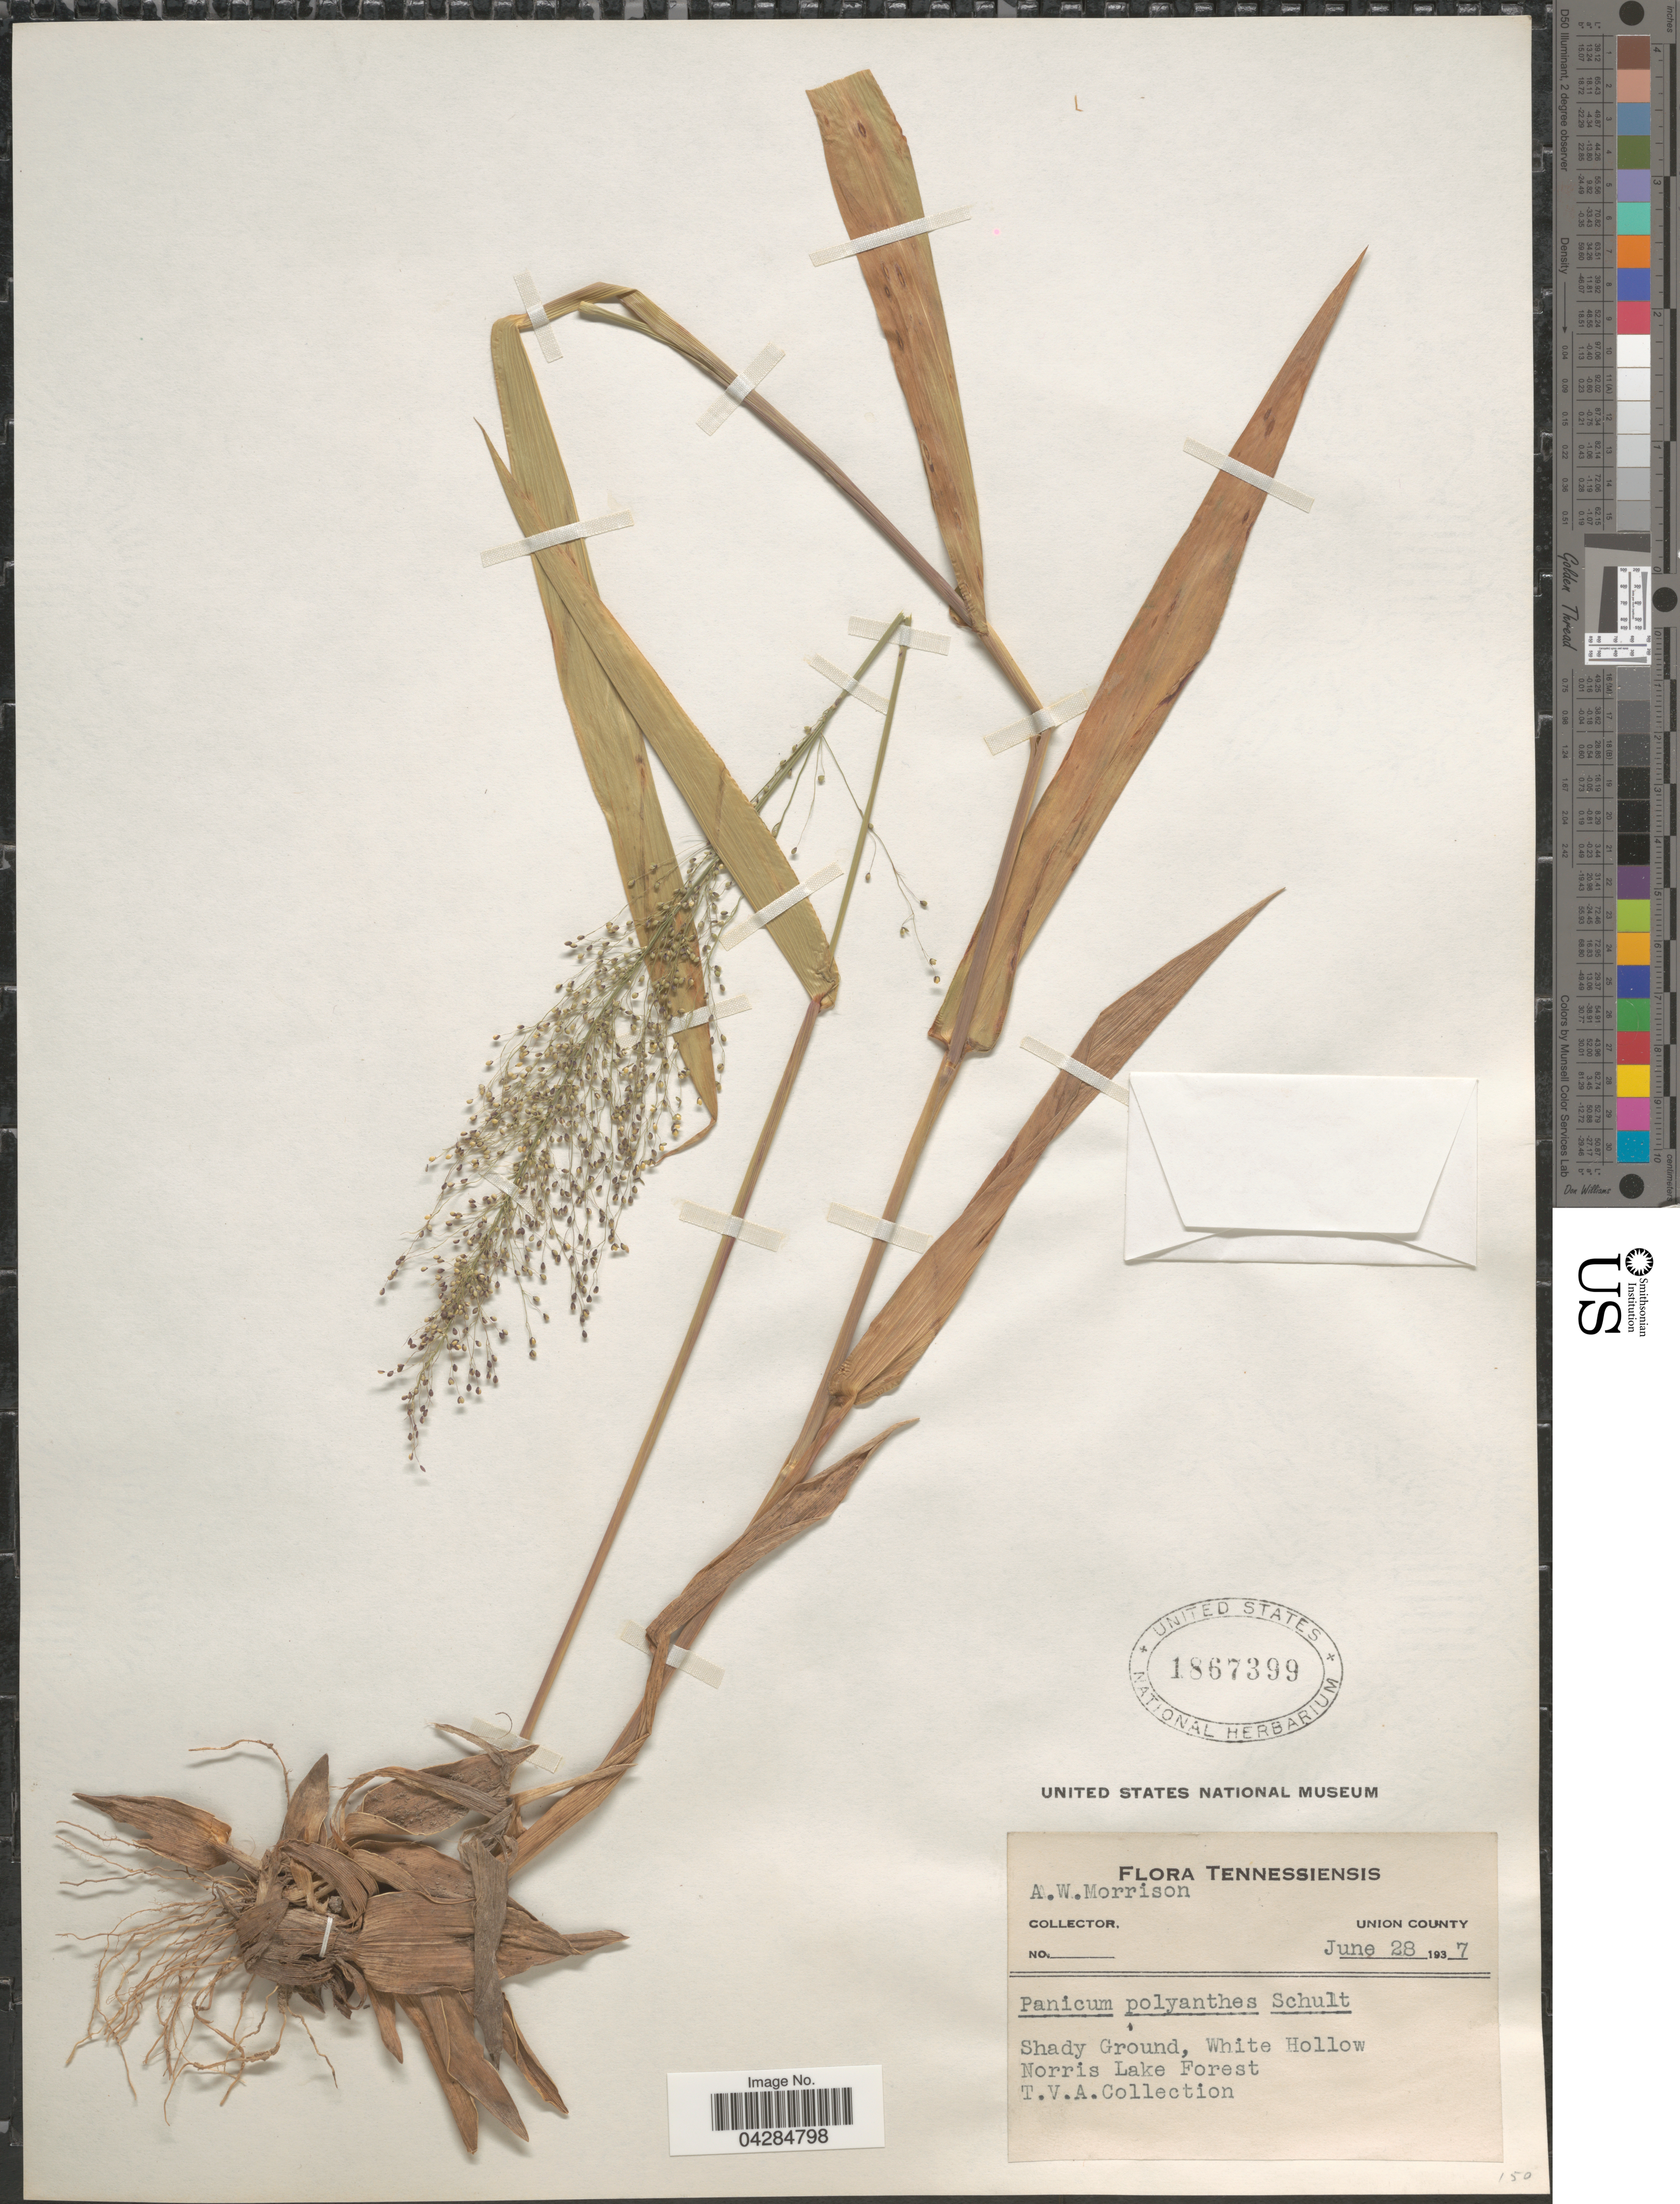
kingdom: Plantae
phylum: Tracheophyta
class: Liliopsida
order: Poales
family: Poaceae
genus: Dichanthelium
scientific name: Dichanthelium polyanthes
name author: (Schult.) Mohlenbr.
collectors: A. Morrison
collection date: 1937-06-28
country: United States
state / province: Tennessee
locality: Union County. Shady Ground, White Hollow. Norris Lake Forest. T.V.A. Collection [unsure placement].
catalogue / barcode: US 1867399